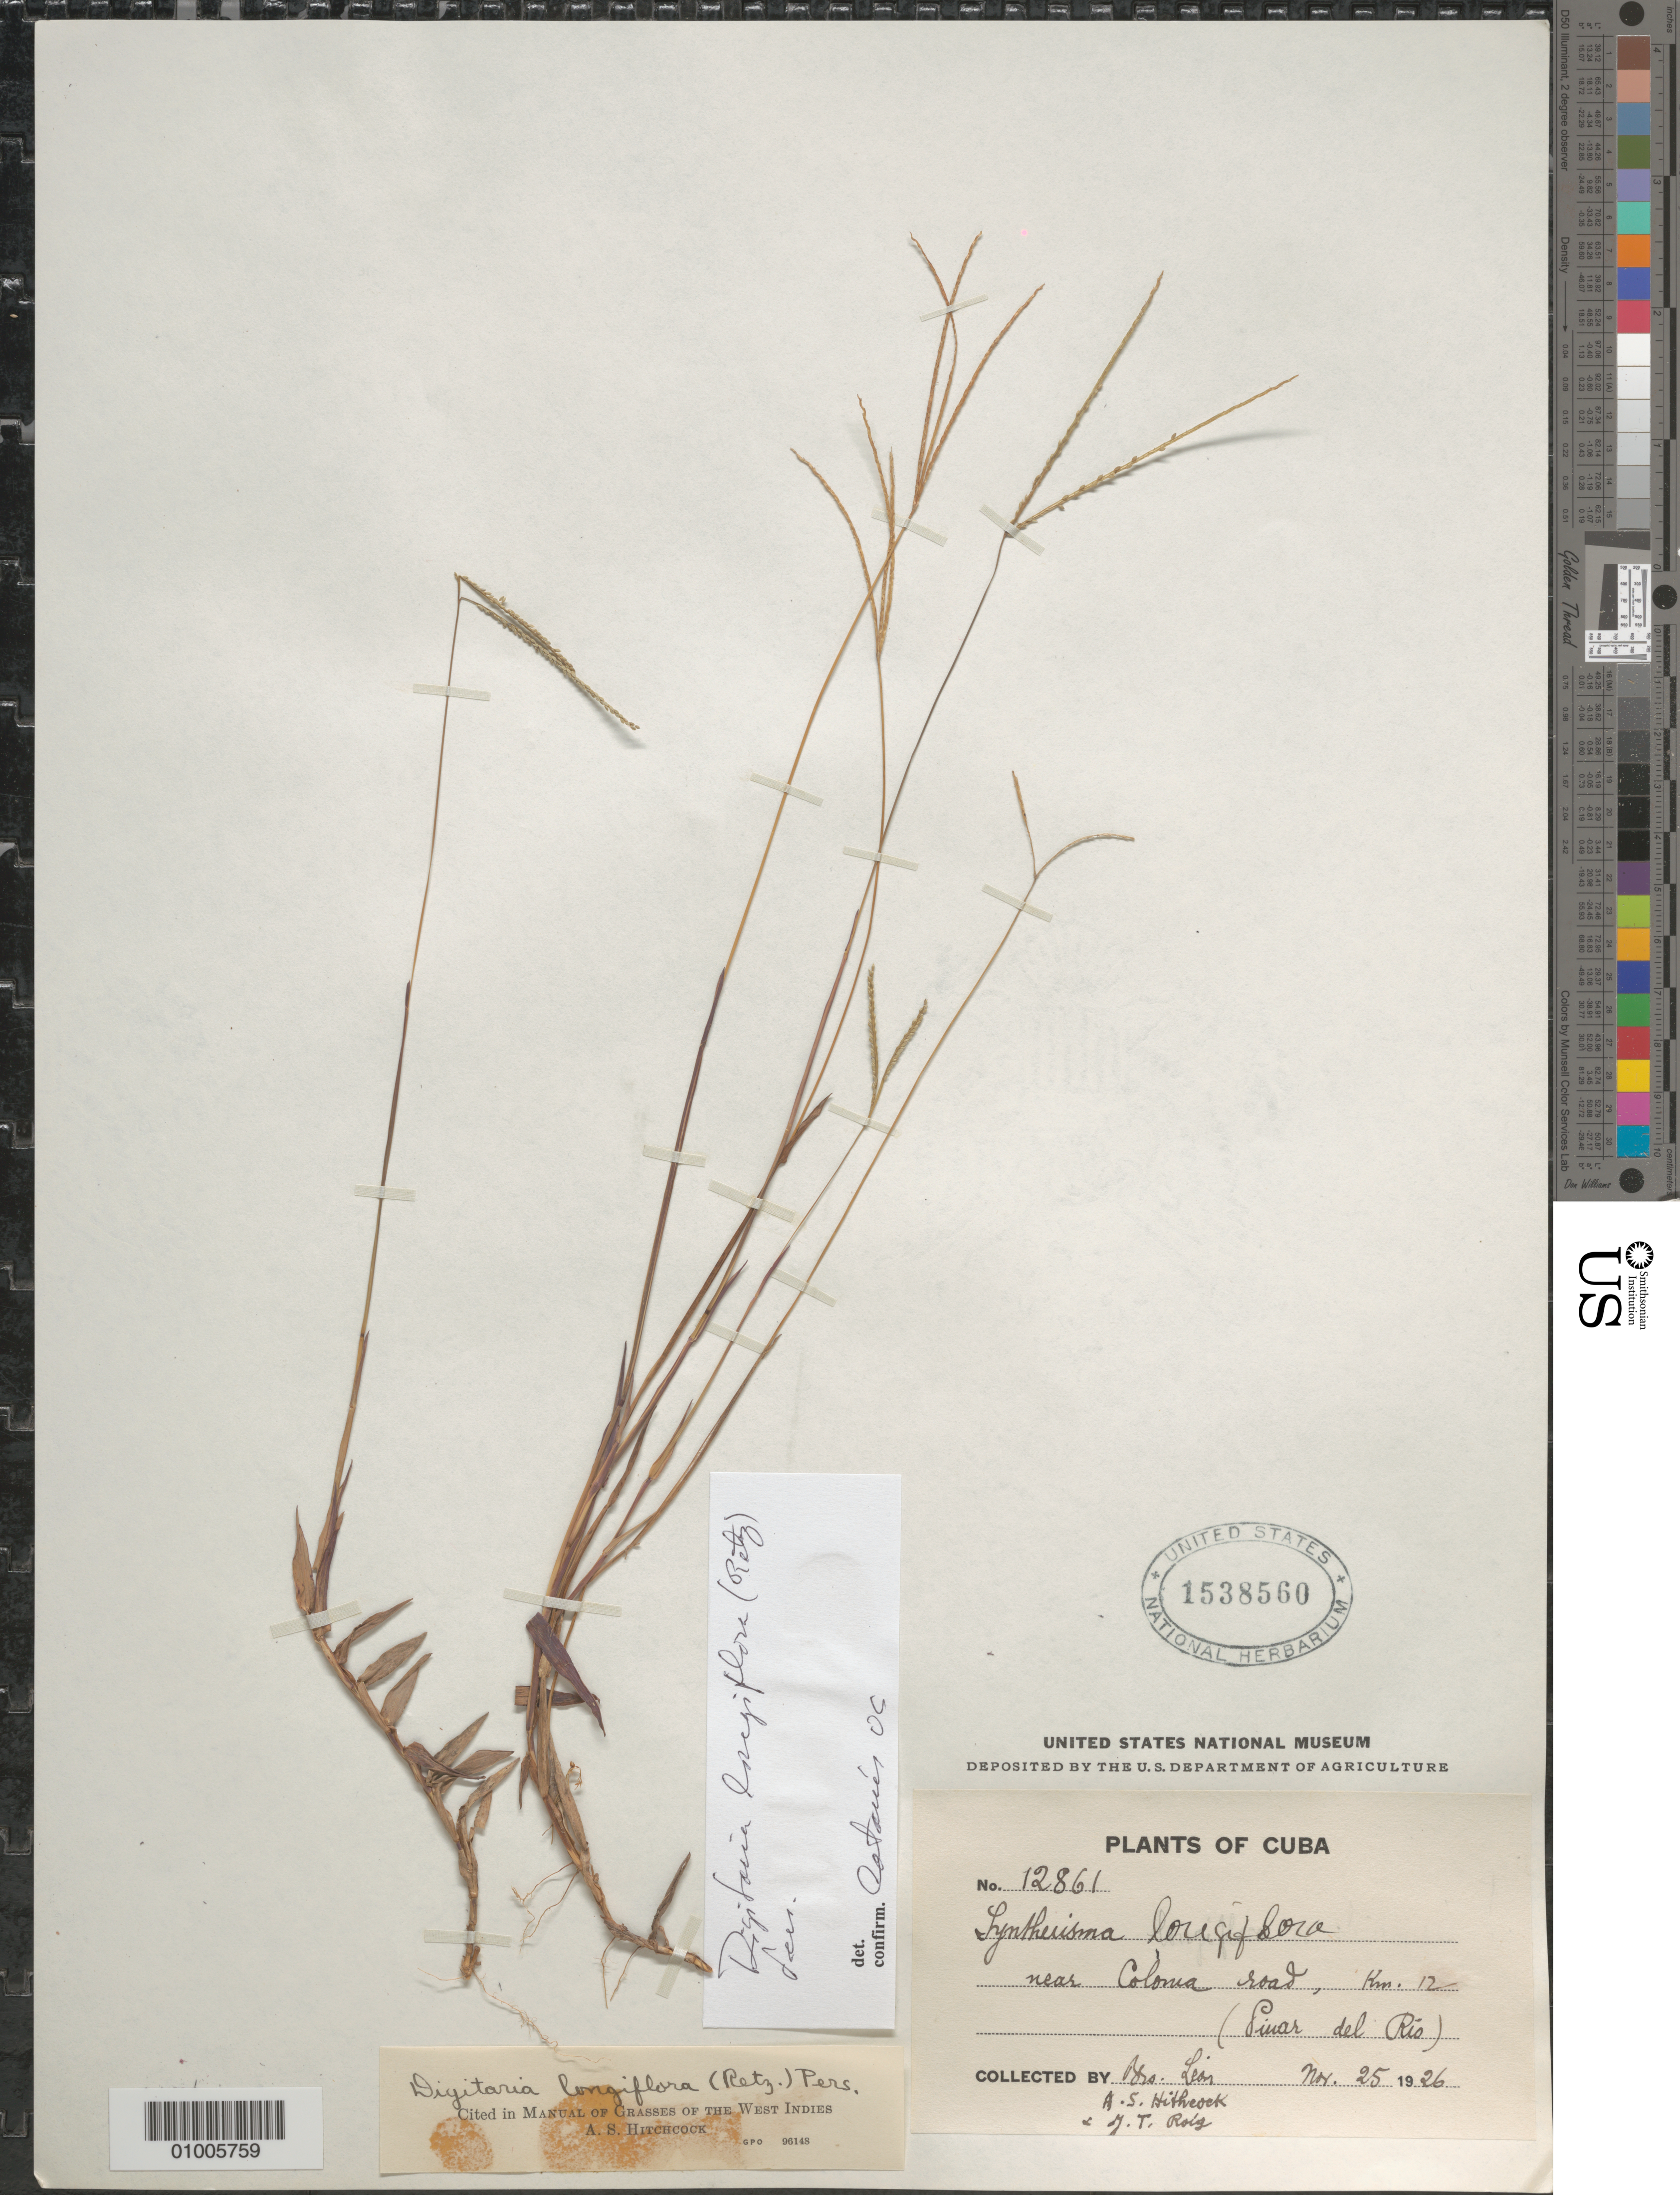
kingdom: Plantae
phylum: Tracheophyta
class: Liliopsida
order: Poales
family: Poaceae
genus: Digitaria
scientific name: Digitaria longiflora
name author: (Retz.) Pers.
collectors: Bro. León, A. S. Hitchcock & J. Roig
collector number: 12861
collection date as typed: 25 Nov 1926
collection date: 1926-11-25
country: Cuba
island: Cuba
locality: near colona road, km 12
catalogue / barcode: US 1538560